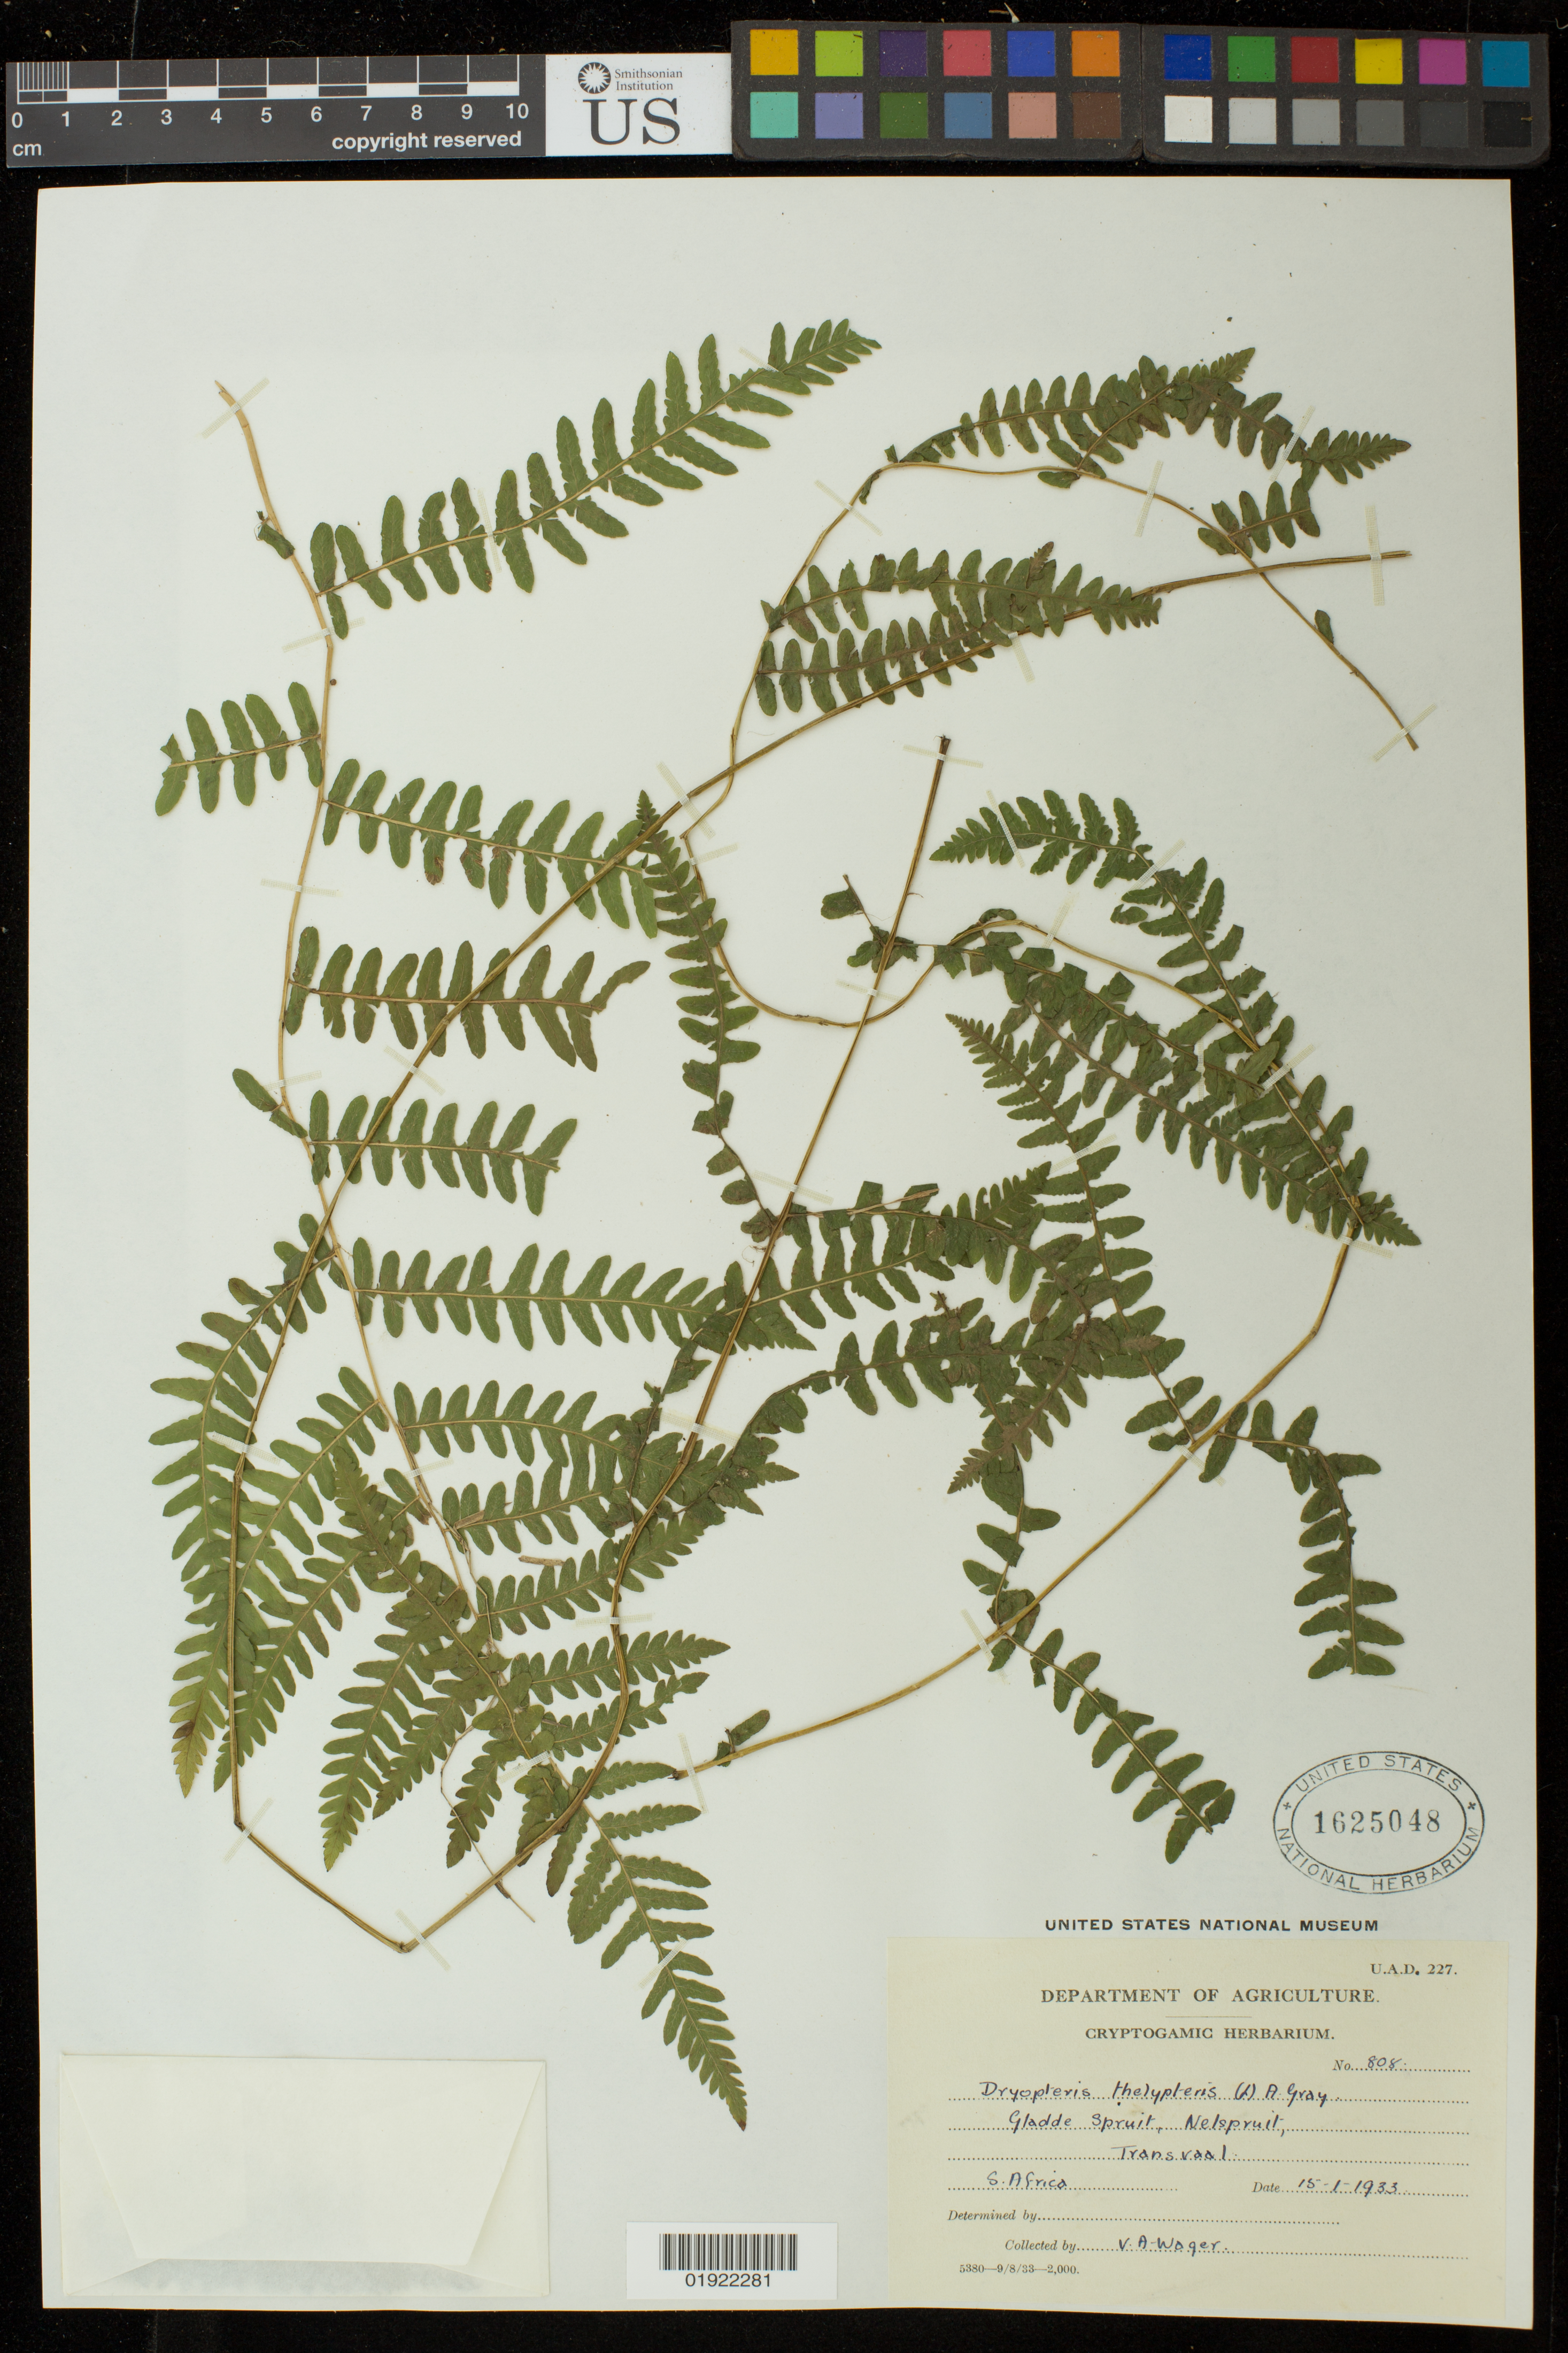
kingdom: Plantae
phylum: Tracheophyta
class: Polypodiopsida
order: Polypodiales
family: Thelypteridaceae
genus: Thelypteris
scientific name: Thelypteris confluens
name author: (Thunb.) C.V. Morton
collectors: V. Wager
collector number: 808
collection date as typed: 15-1-1933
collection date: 1933-01-15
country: South Africa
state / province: Mpumalanga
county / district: Nelspruit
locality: Gladde Spruit, Nelspruit, Transvaal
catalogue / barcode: US 1625048